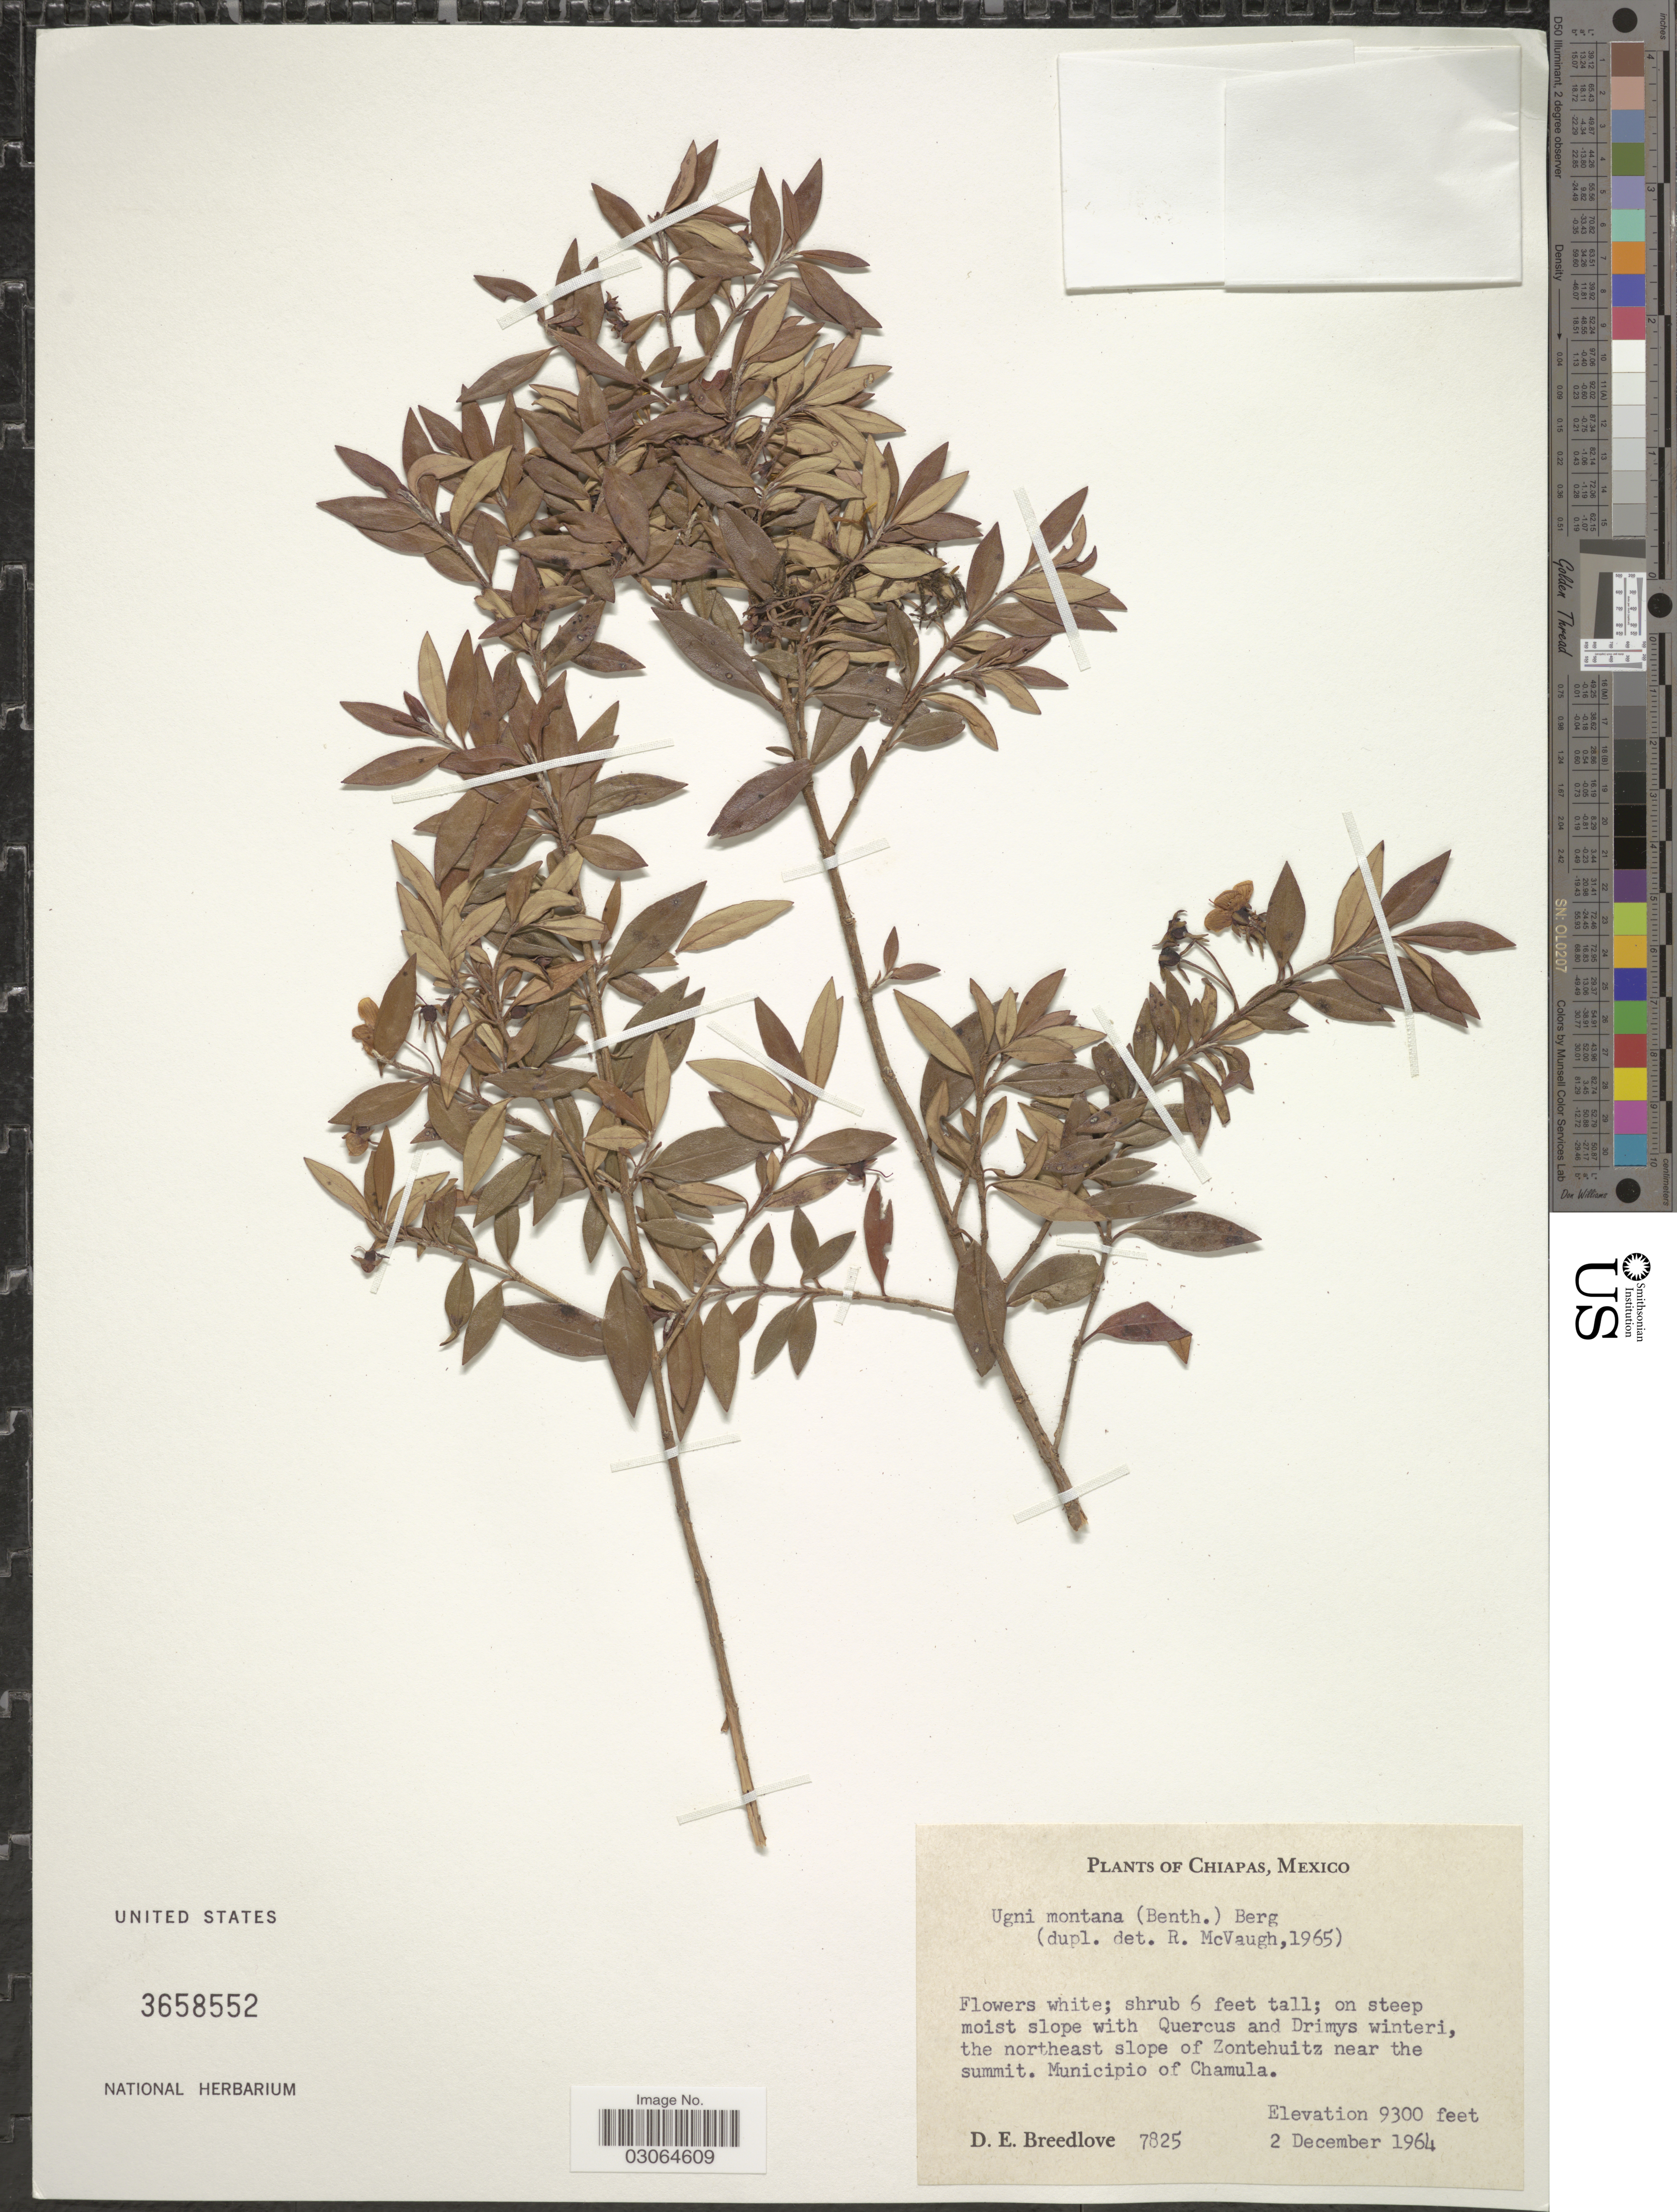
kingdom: Plantae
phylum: Tracheophyta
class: Magnoliopsida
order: Myrtales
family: Myrtaceae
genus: Ugni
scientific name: Ugni myricoides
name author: (Kunth) O. Berg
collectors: D. E. Breedlove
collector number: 7825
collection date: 1964-12-02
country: Mexico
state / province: Chiapas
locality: The northeast slope of Zontehuitz near the summit. Municipio of Chamula.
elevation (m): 2835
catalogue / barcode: US 3658552